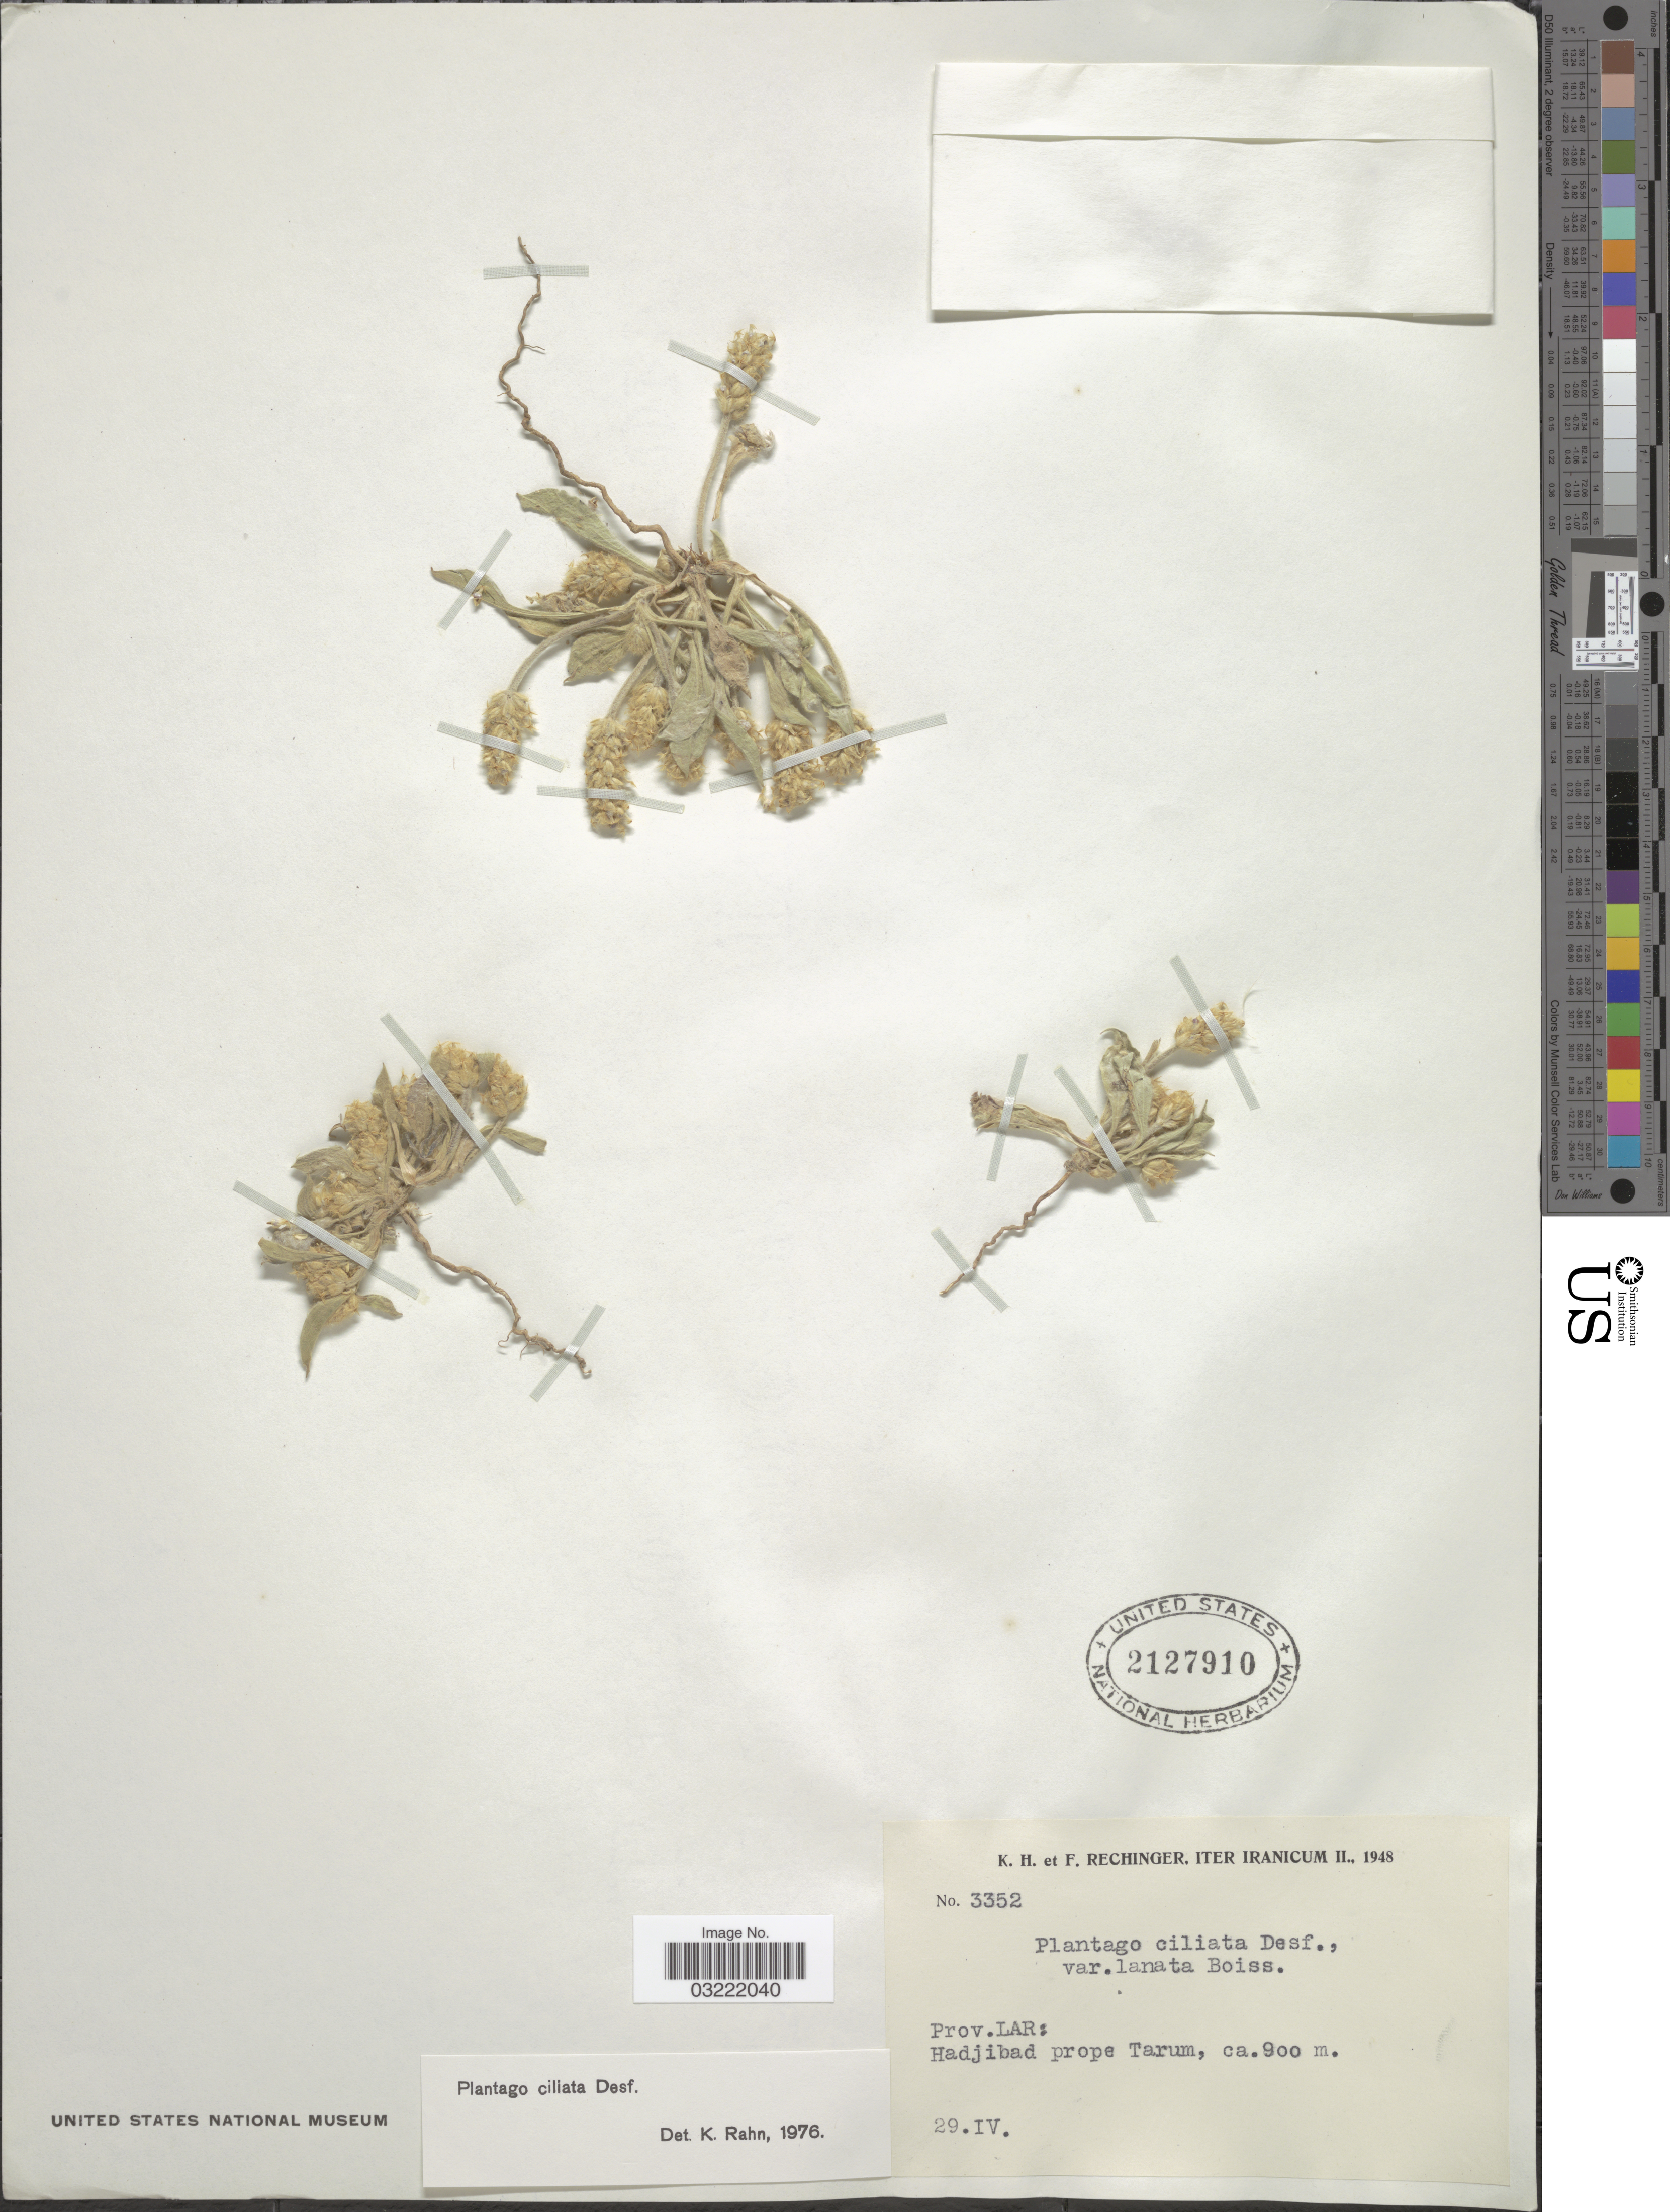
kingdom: Plantae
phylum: Tracheophyta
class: Magnoliopsida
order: Lamiales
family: Plantaginaceae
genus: Plantago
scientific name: Plantago ciliata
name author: Desf.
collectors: K. H. Rechinger & F. Rechinger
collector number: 3352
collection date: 1948-04-29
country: Iran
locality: Prov. Lar: Hadjibad prope Tarum.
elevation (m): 900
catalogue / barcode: US 2127910